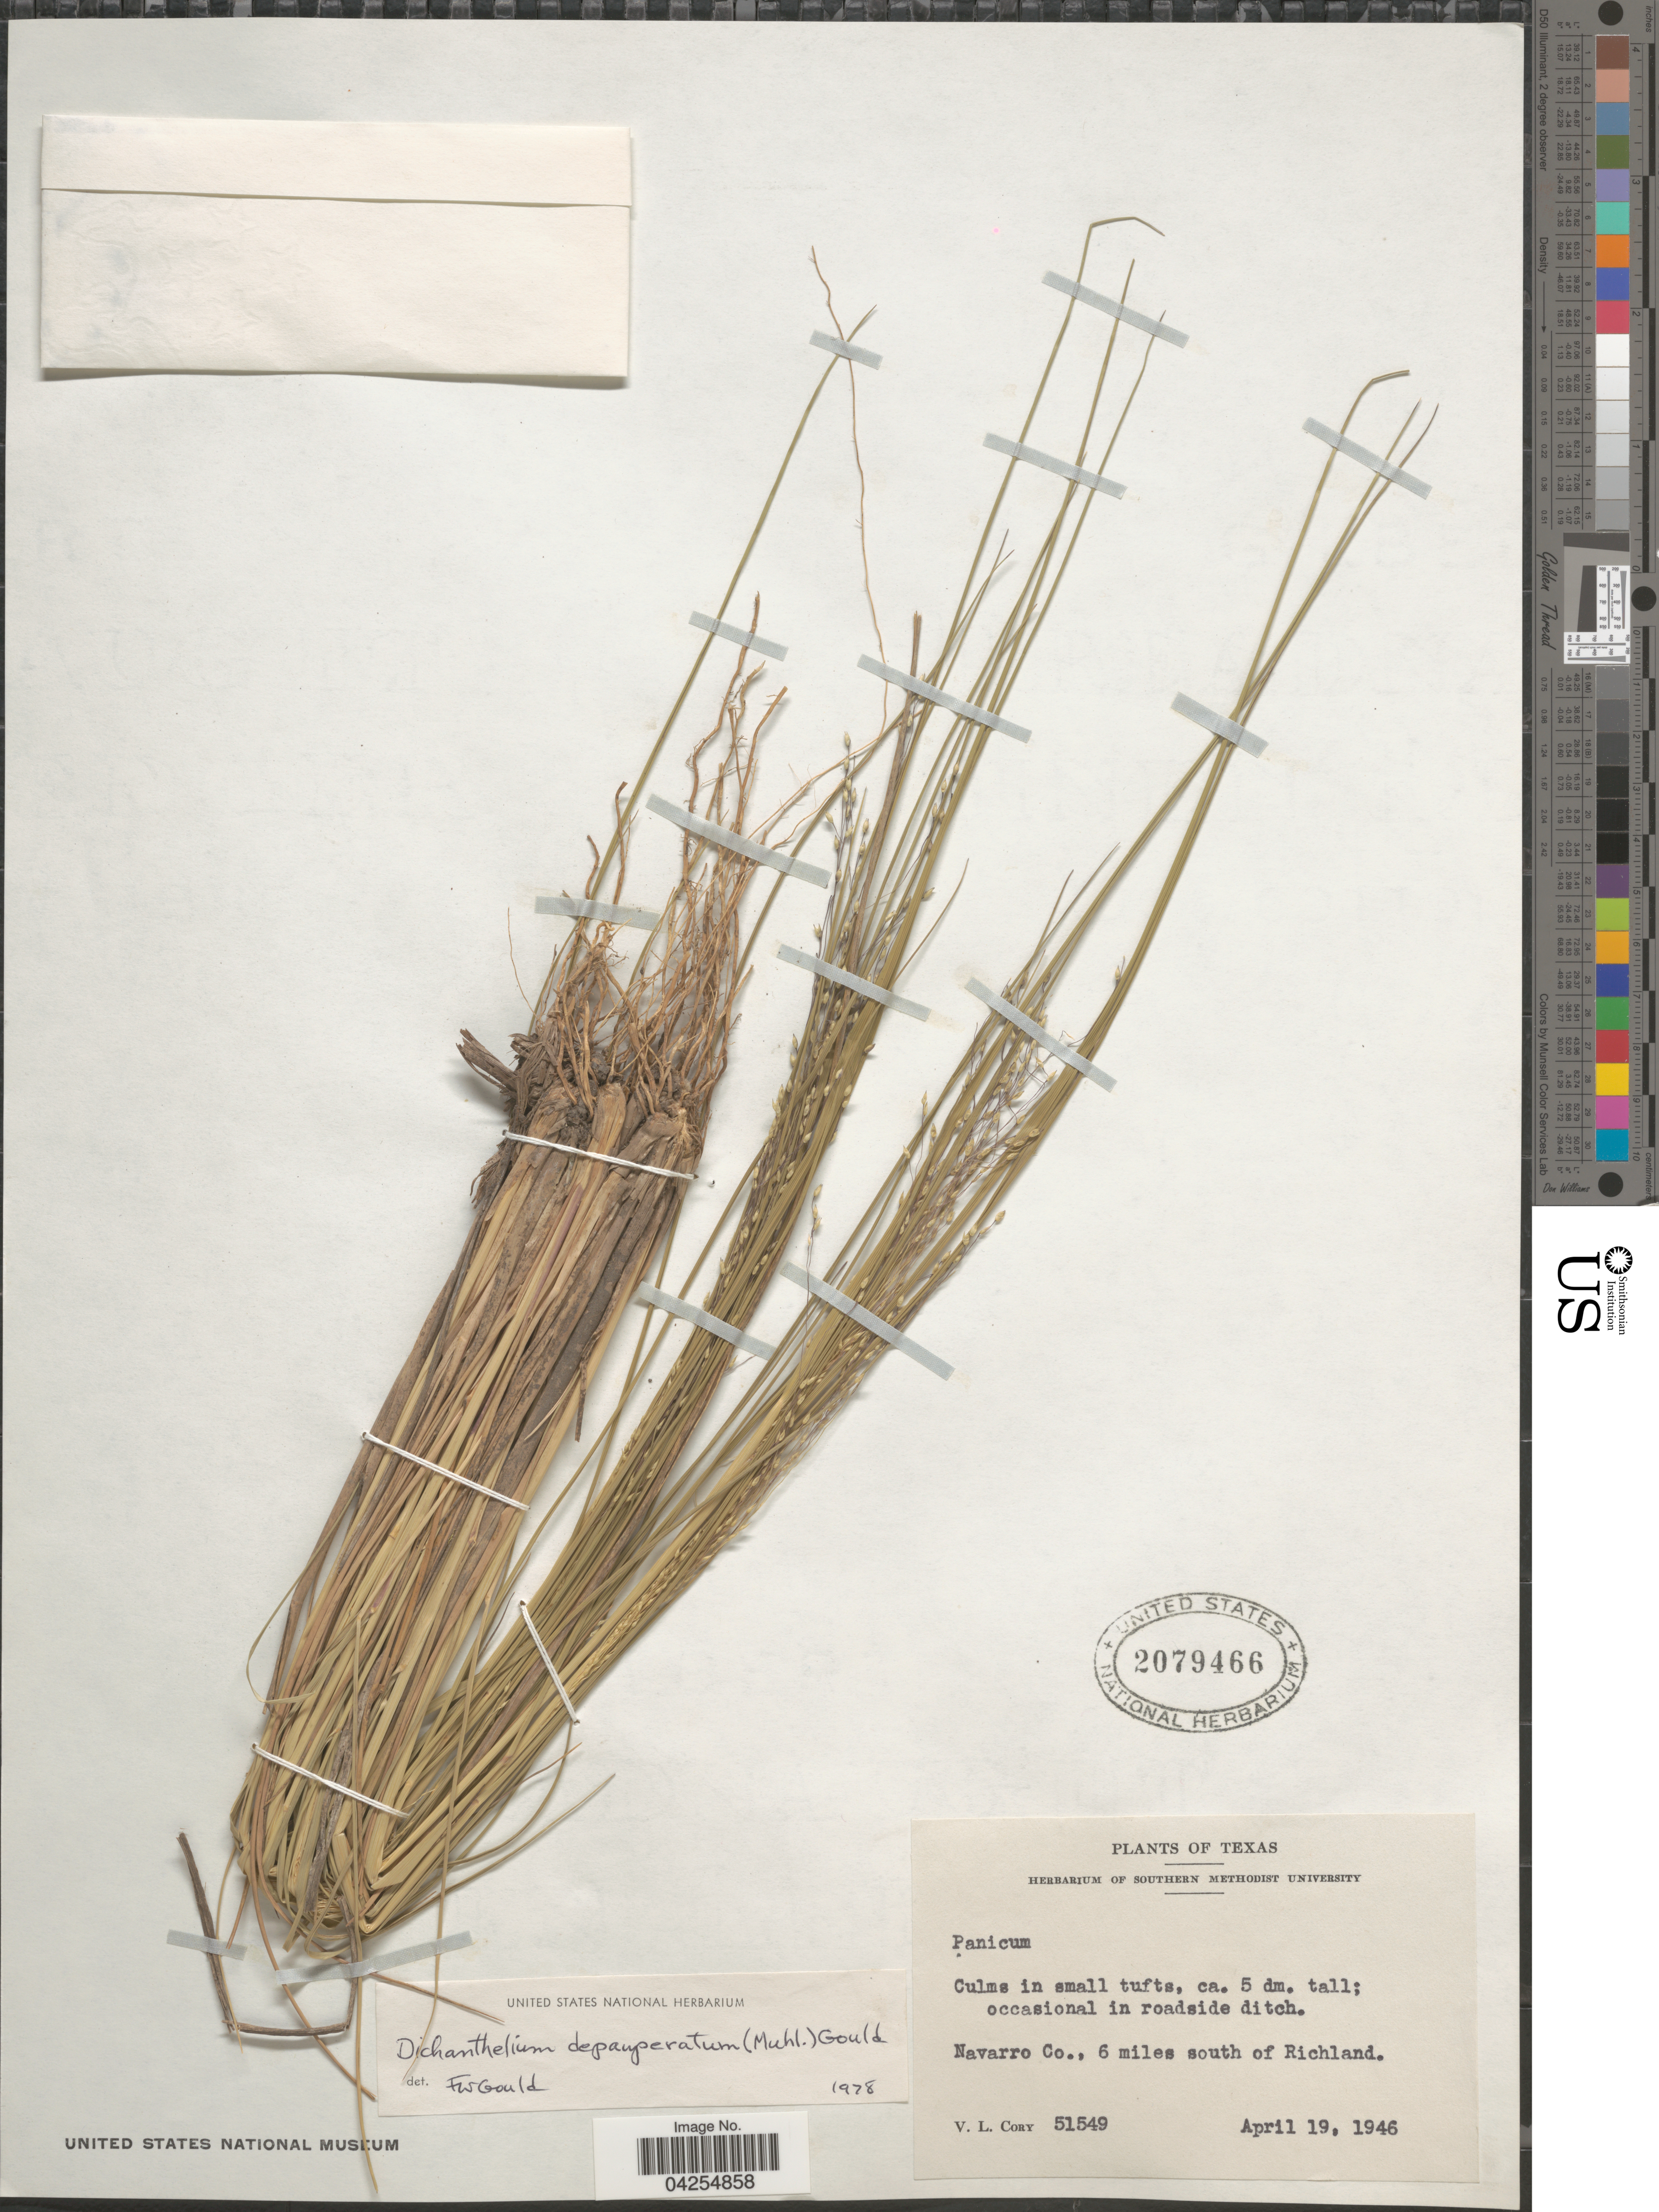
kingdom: Plantae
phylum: Tracheophyta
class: Liliopsida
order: Poales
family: Poaceae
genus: Dichanthelium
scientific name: Dichanthelium depauperatum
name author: (Muhl.) Gould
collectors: V. Cory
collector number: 51549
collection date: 1946-04-19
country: United States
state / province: Texas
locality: Navarro Co., 6 miles south of Richland.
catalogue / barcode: US 2079466